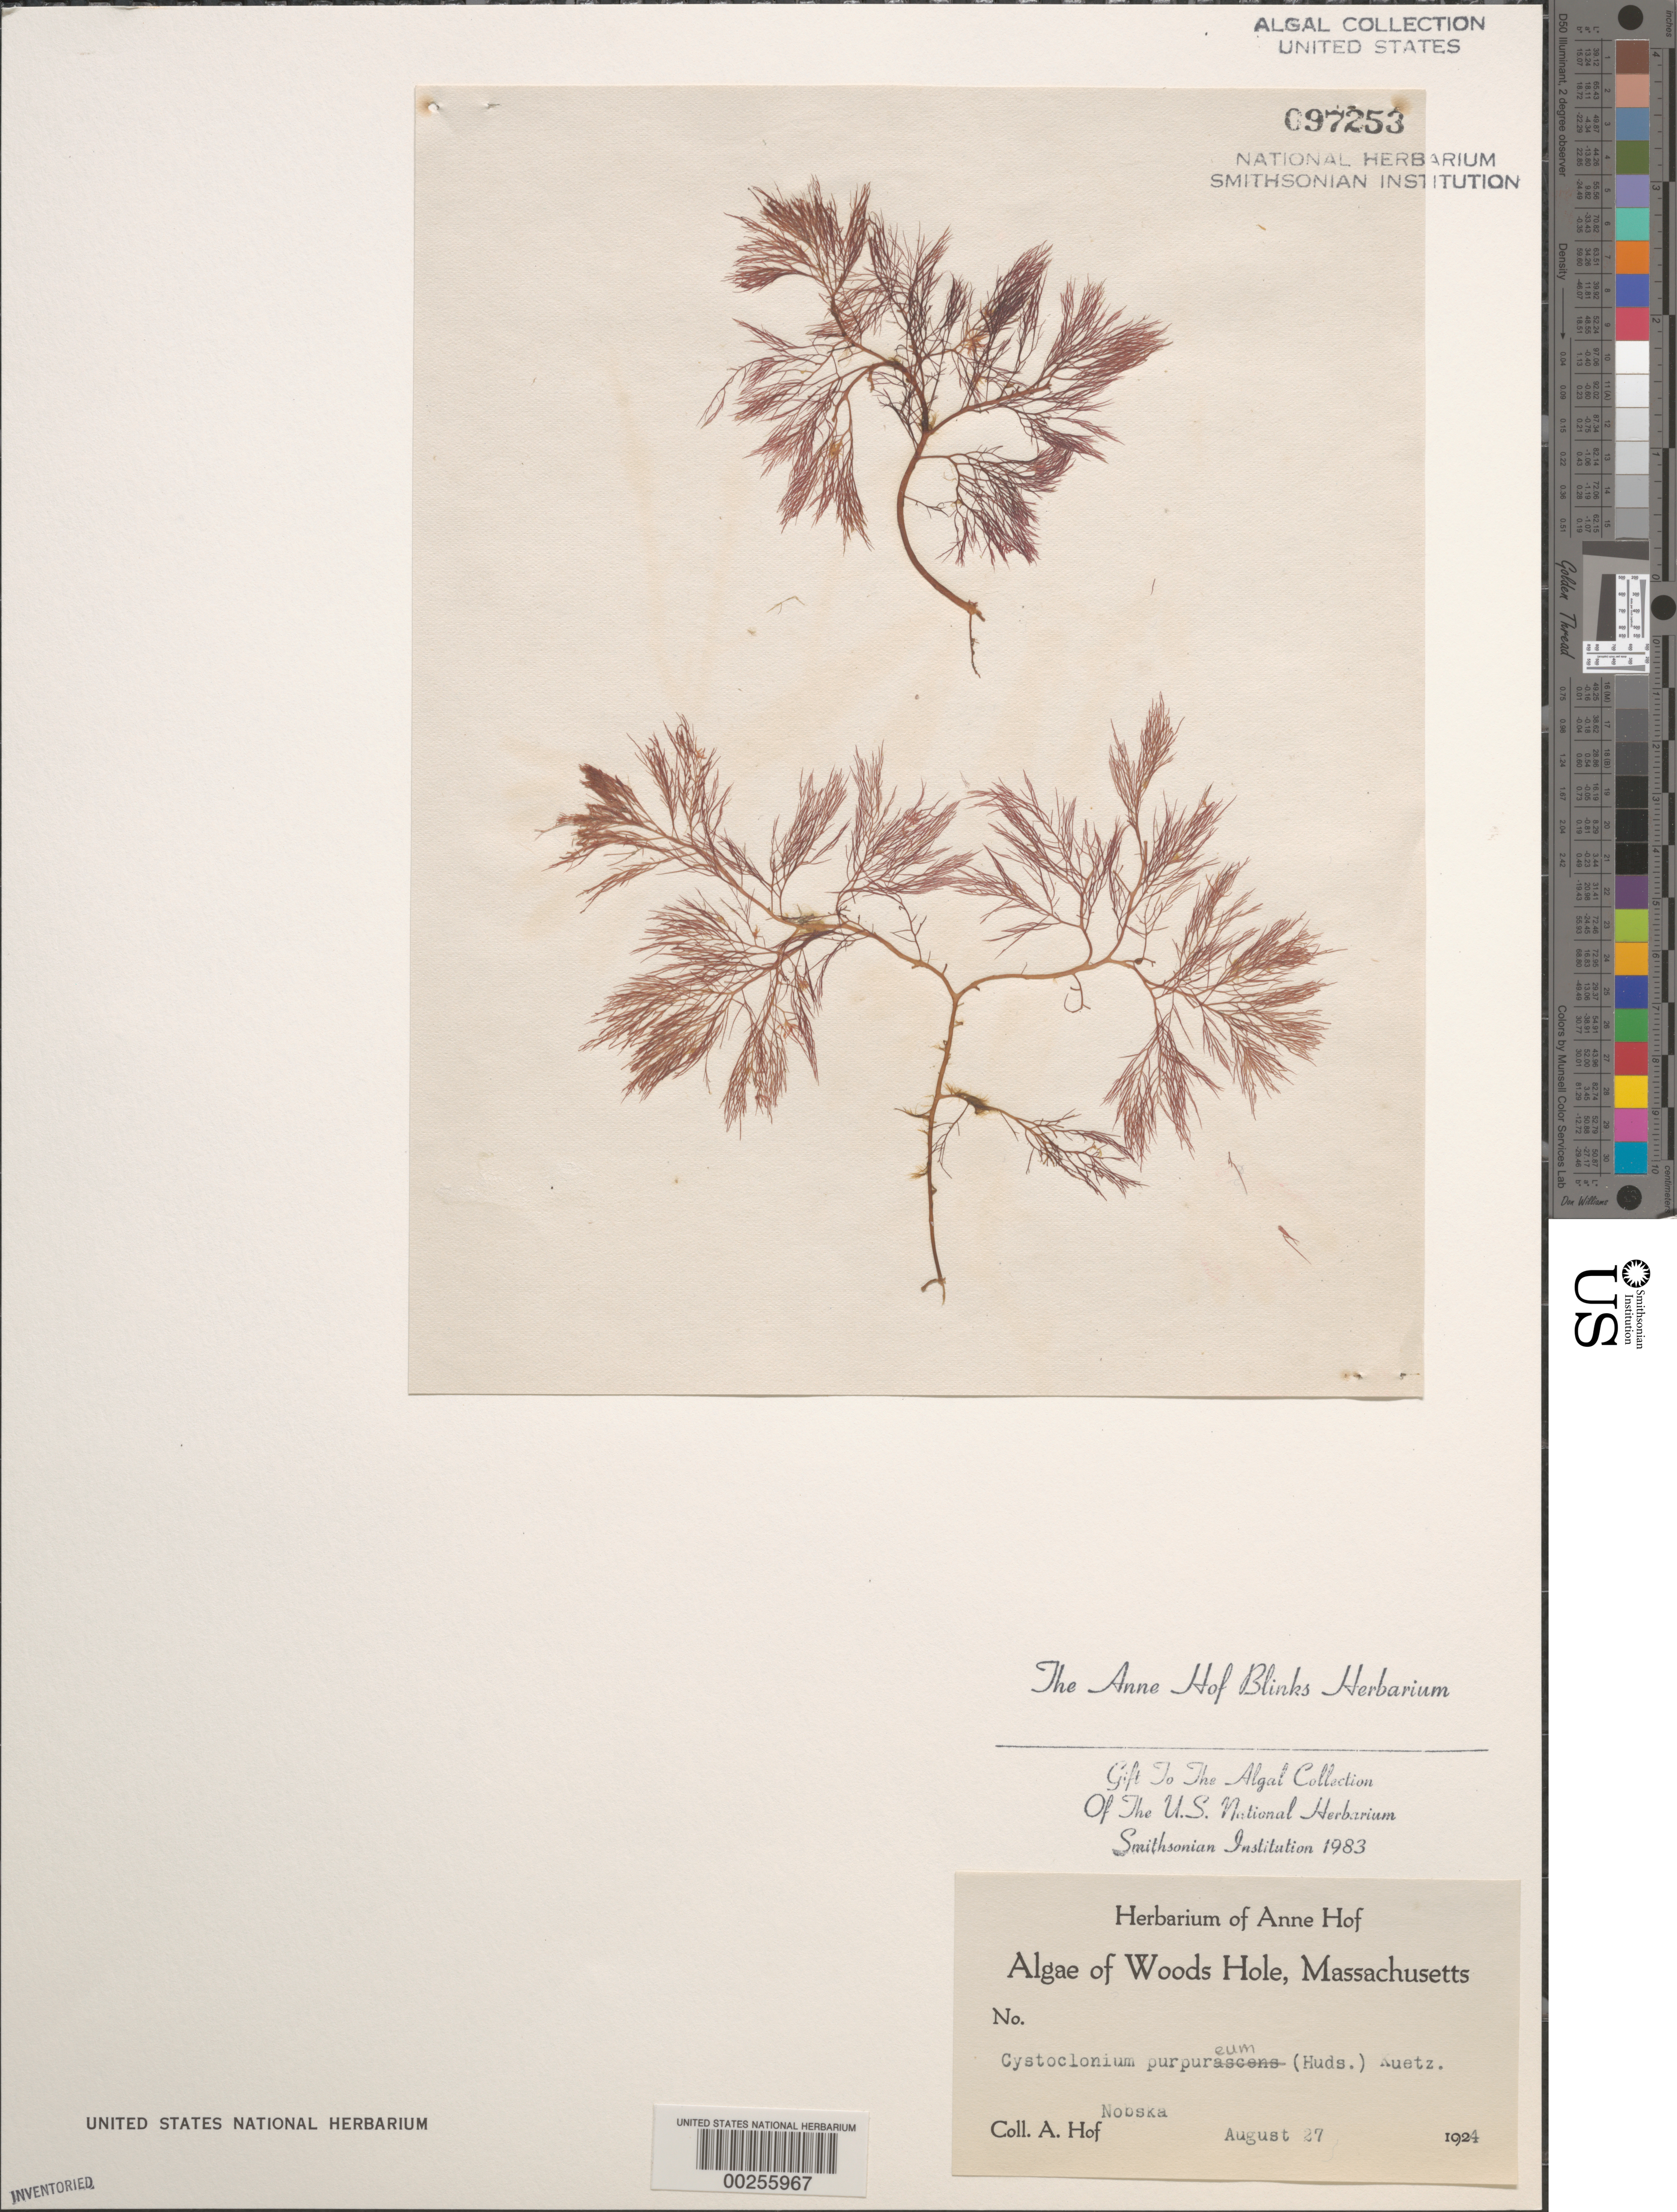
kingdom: Plantae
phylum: Rhodophyta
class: Florideophyceae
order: Gigartinales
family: Cystocloniaceae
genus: Cystoclonium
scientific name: Cystoclonium purpureum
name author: (Huds.) Batters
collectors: A. Blinks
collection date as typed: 27 Aug 1924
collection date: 1924-08-27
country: United States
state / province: Massachusetts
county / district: Barnstable County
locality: Nobska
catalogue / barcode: US 97253